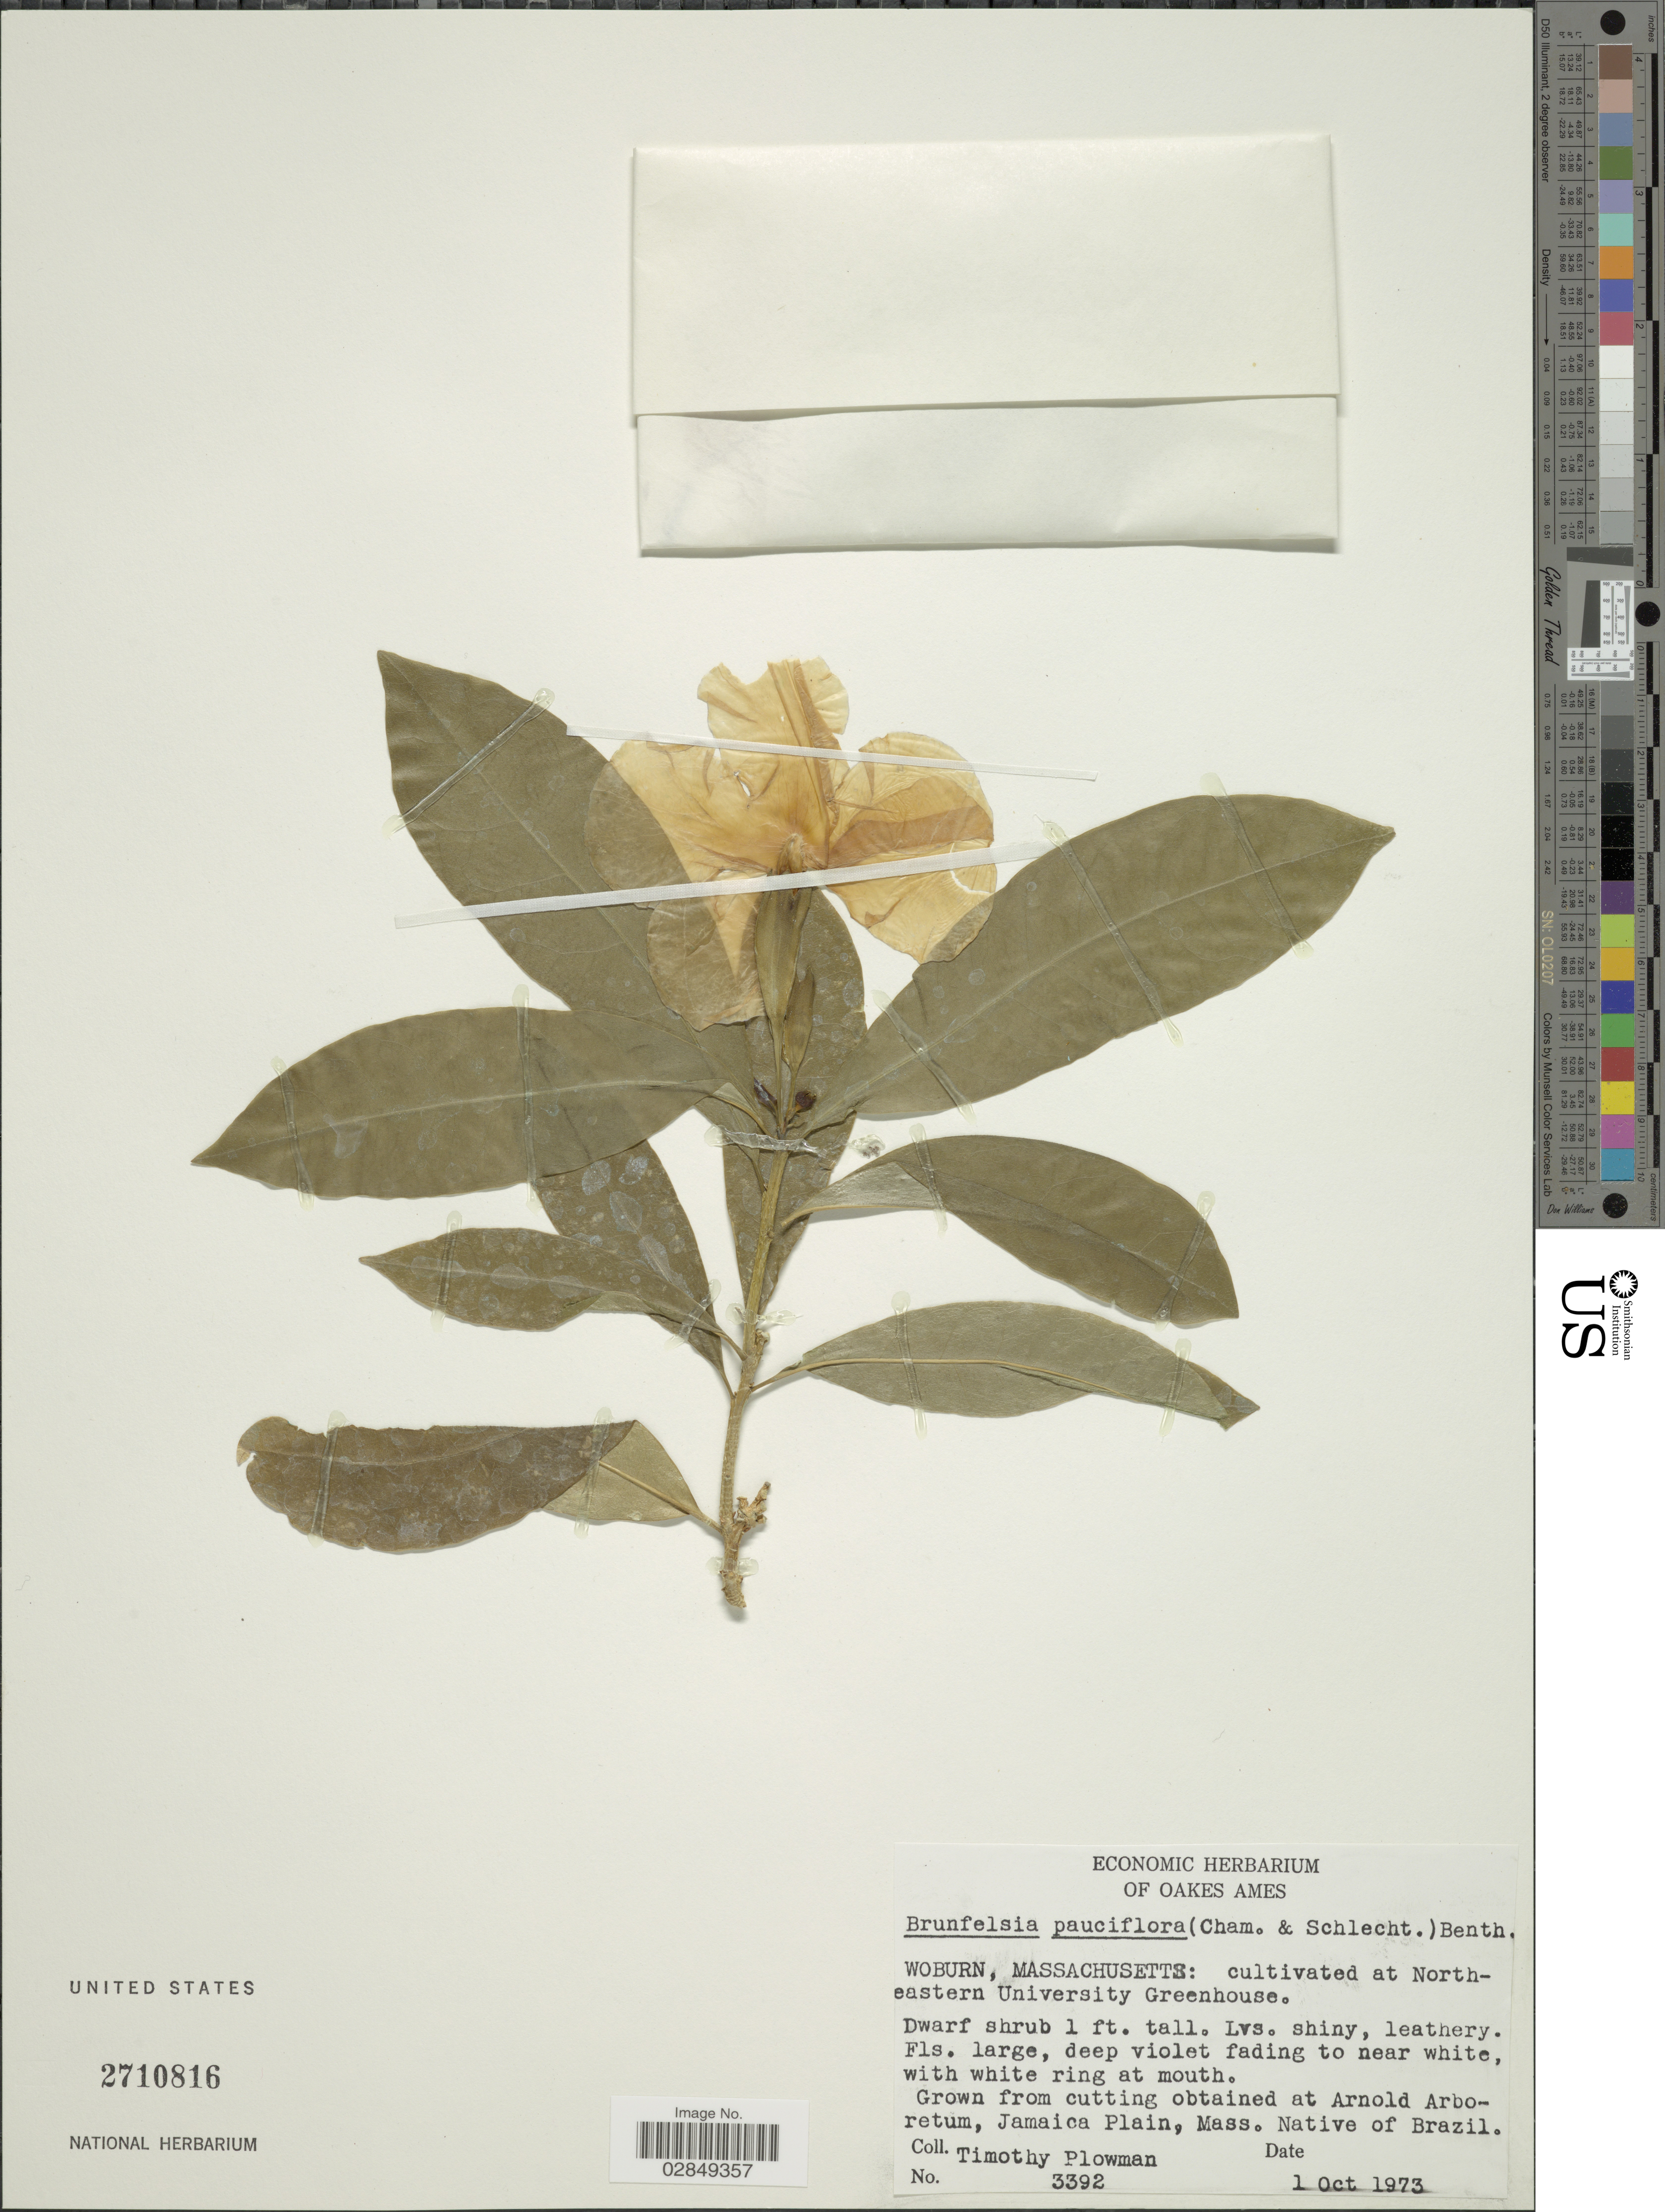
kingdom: Plantae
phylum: Tracheophyta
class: Magnoliopsida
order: Solanales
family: Solanaceae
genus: Brunfelsia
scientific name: Brunfelsia pauciflora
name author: (Cham. & Schltdl.) Benth.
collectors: T. Plowman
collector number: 3392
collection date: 1973-10-01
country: United States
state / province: Massachusetts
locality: Woburn, Massachusetts: cultivated at North-eastern University Greenhouse.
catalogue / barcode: US 2710816